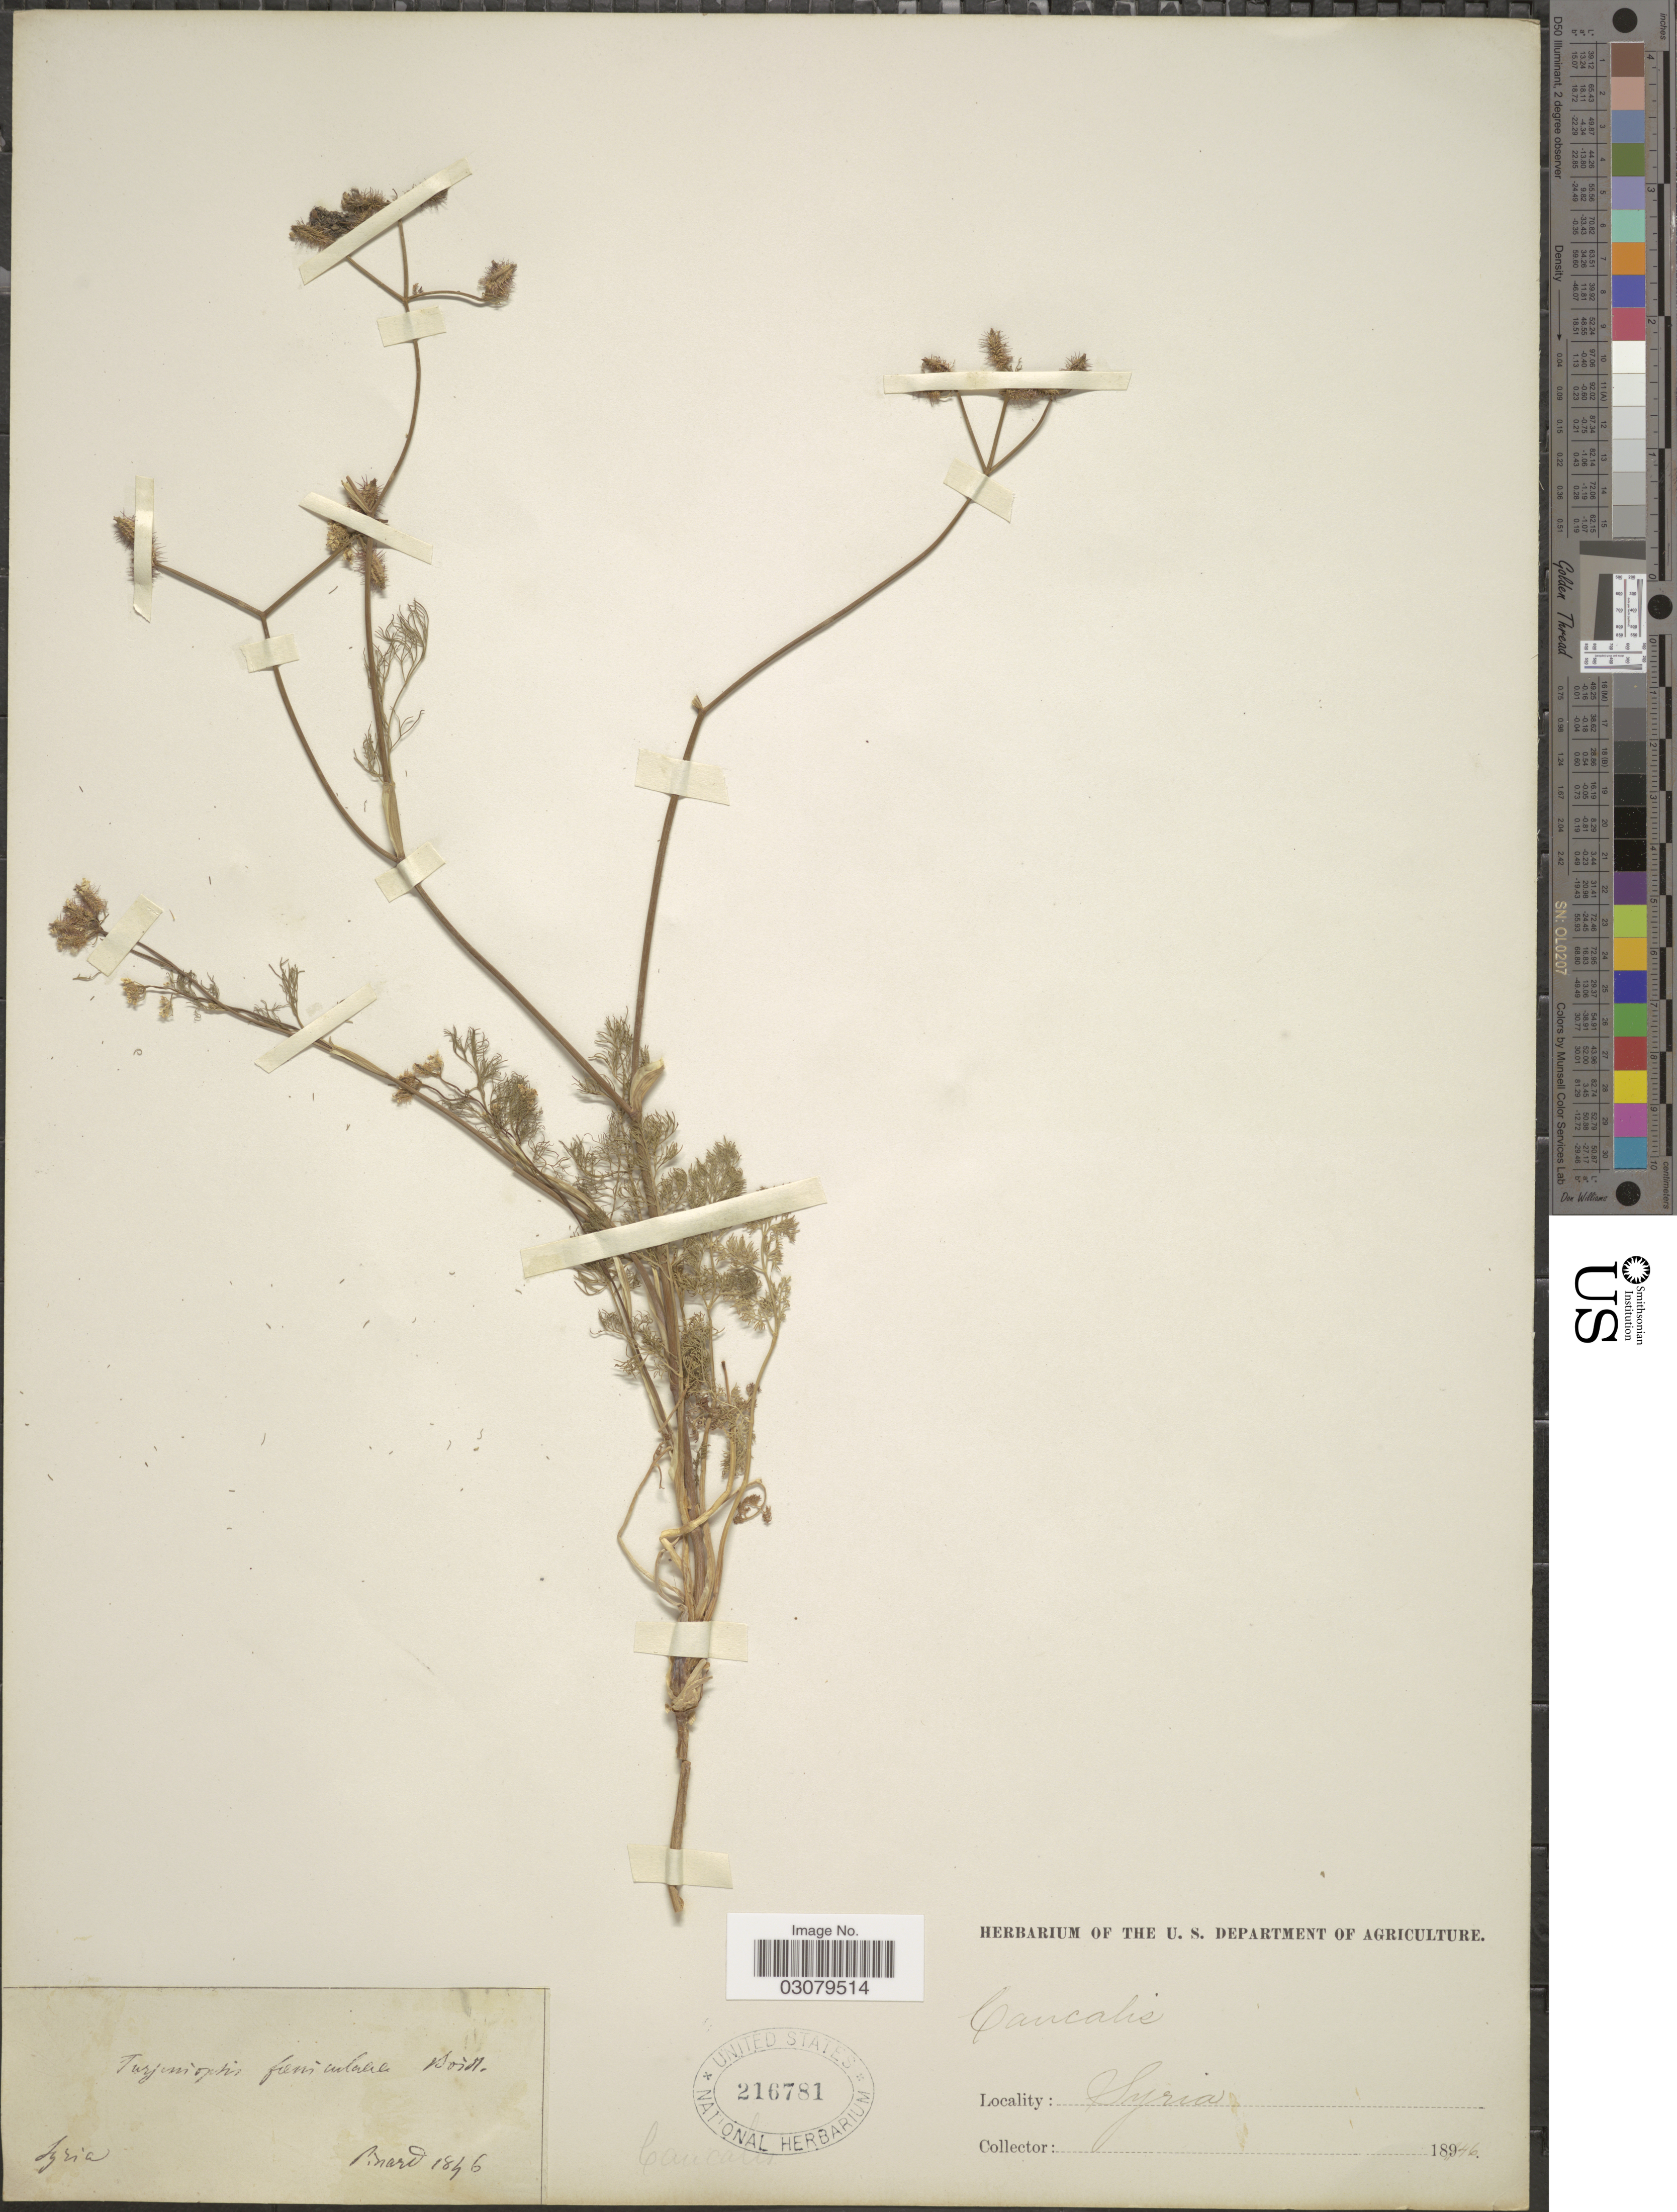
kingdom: Plantae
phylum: Tracheophyta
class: Magnoliopsida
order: Apiales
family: Apiaceae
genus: Turgeniopsis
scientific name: Turgeniopsis foeniculacea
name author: (Fenzl) Boiss.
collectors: -. Pinard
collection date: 1846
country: Syria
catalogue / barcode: US 216781